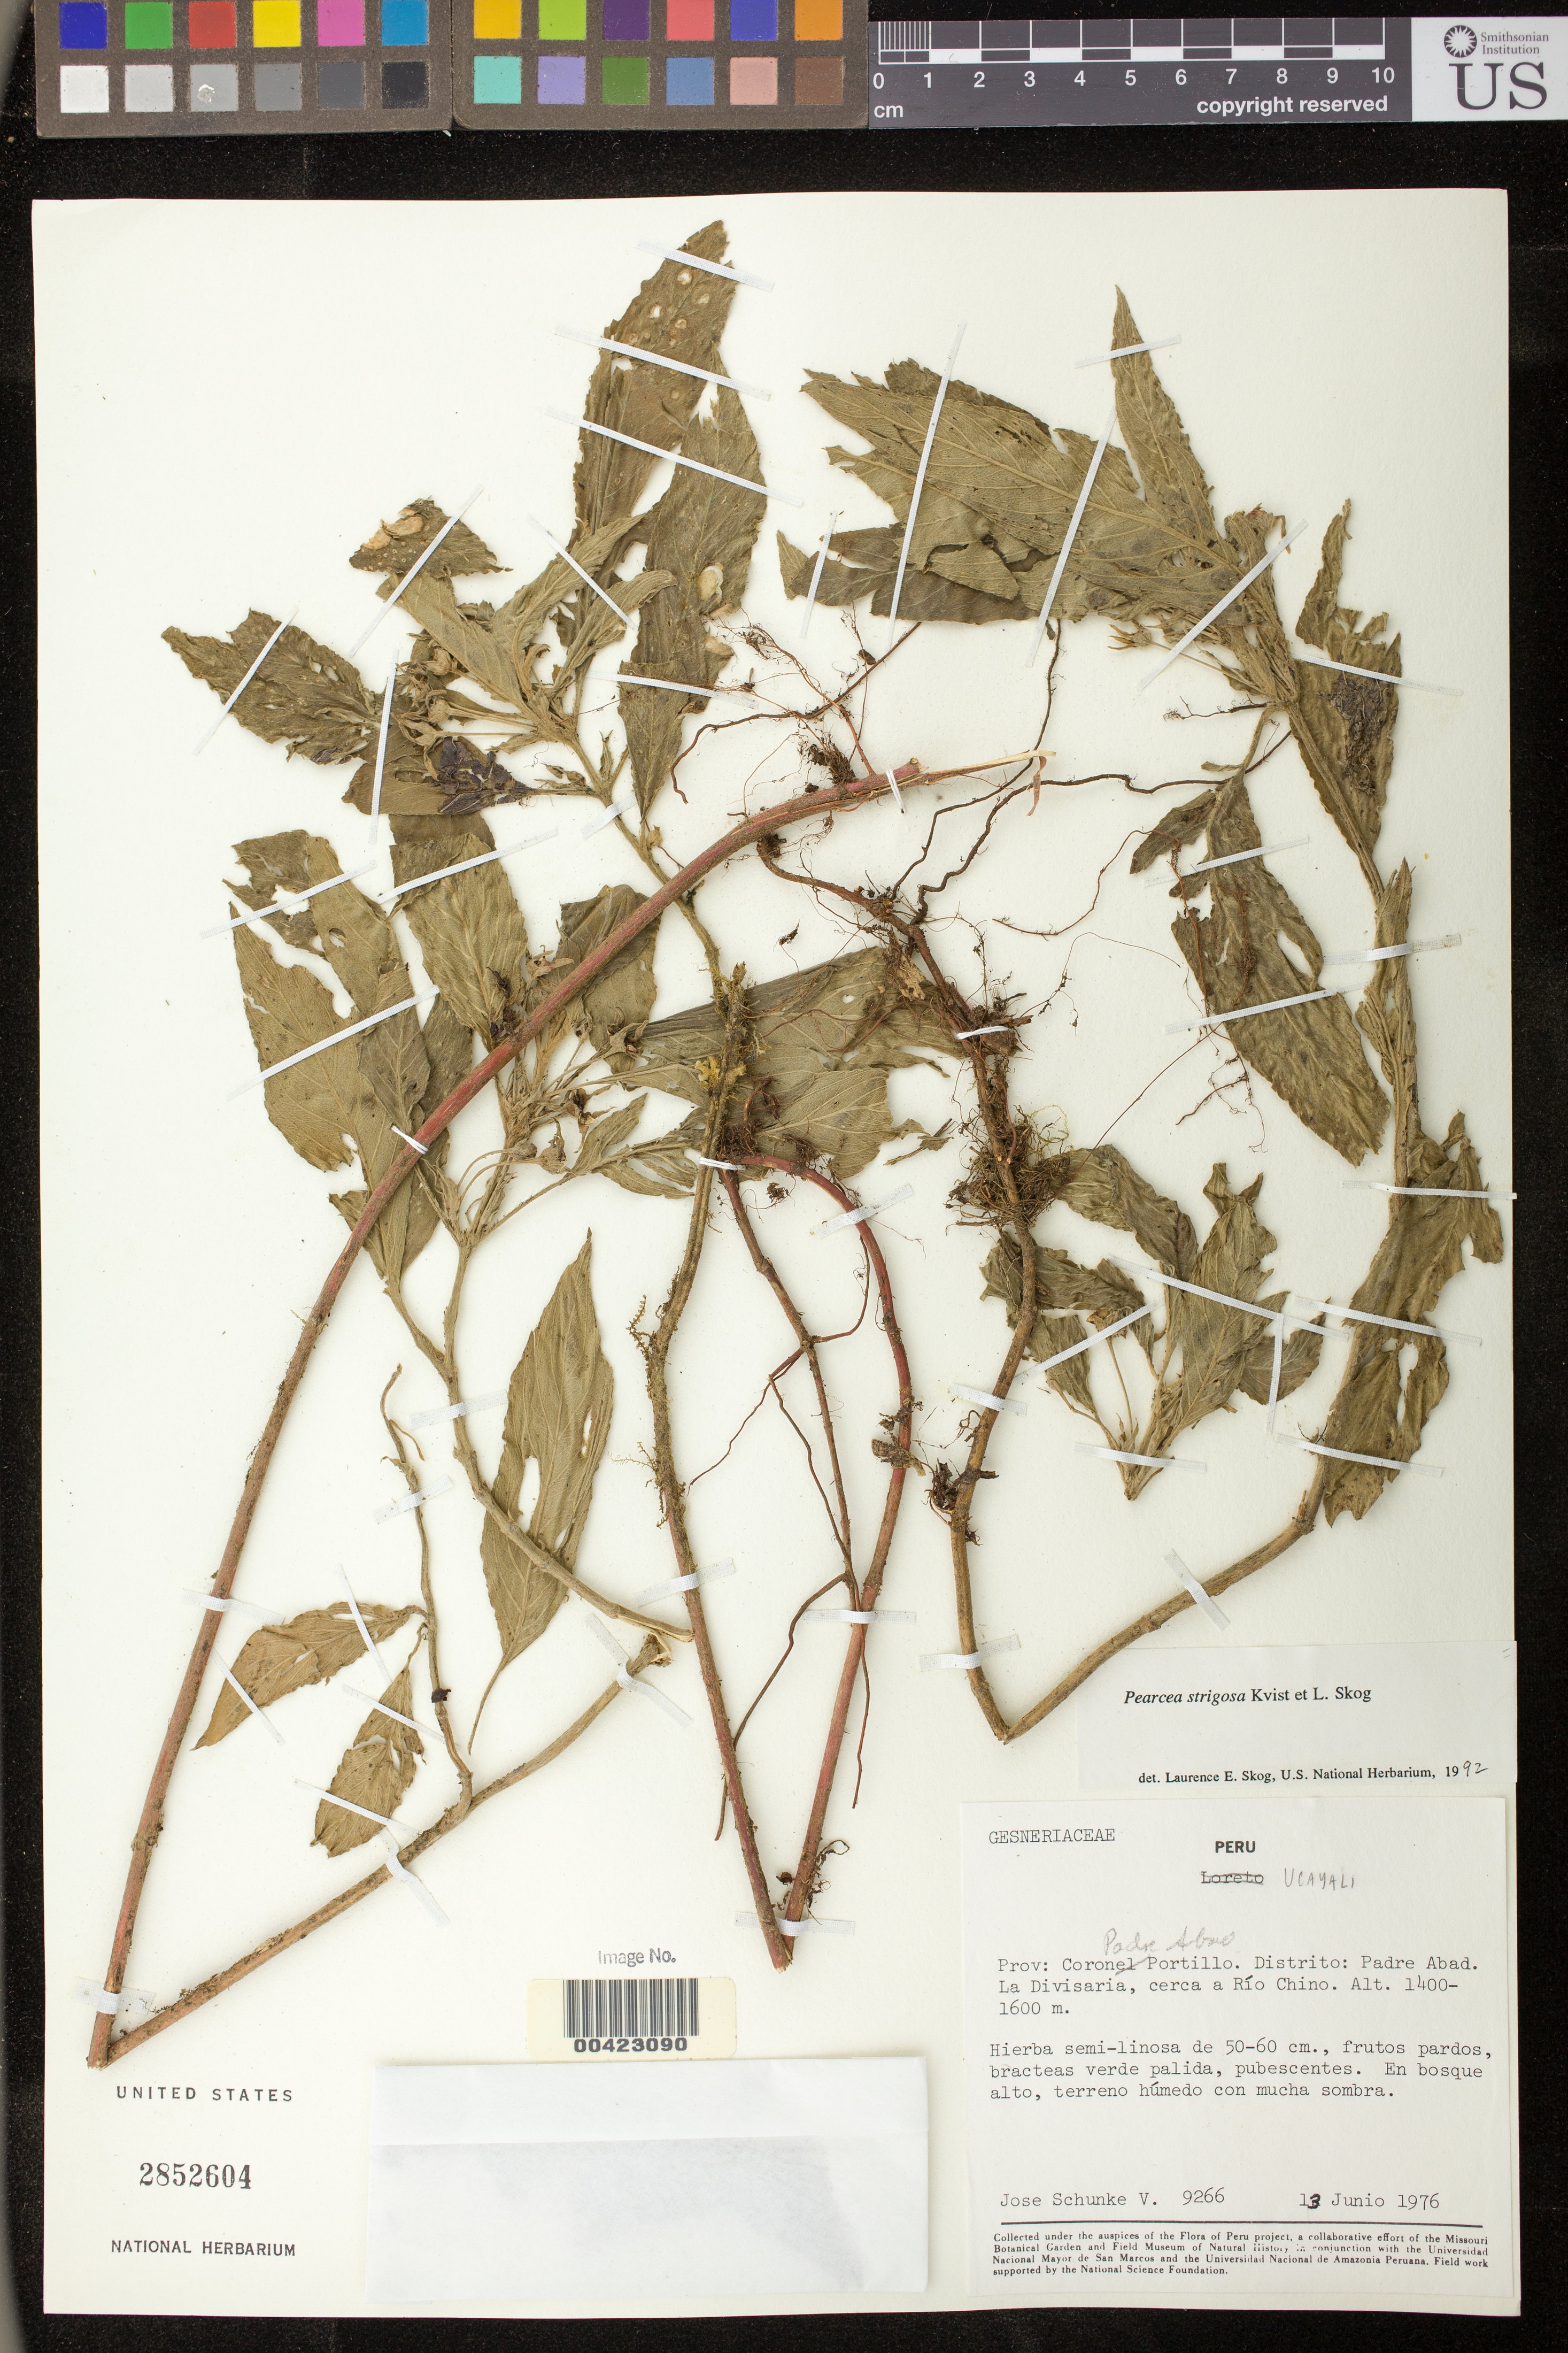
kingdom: Plantae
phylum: Tracheophyta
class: Magnoliopsida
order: Lamiales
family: Gesneriaceae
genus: Pearcea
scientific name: Pearcea strigosa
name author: L.P. Kvist & L.E. Skog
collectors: J. Schunke Vigo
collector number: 9266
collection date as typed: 13 Jun 1976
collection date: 1976-06-13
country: Peru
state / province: Ucayali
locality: Prov. Coronel Portillo; Padre Abad, Ucayali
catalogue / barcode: US 2852604